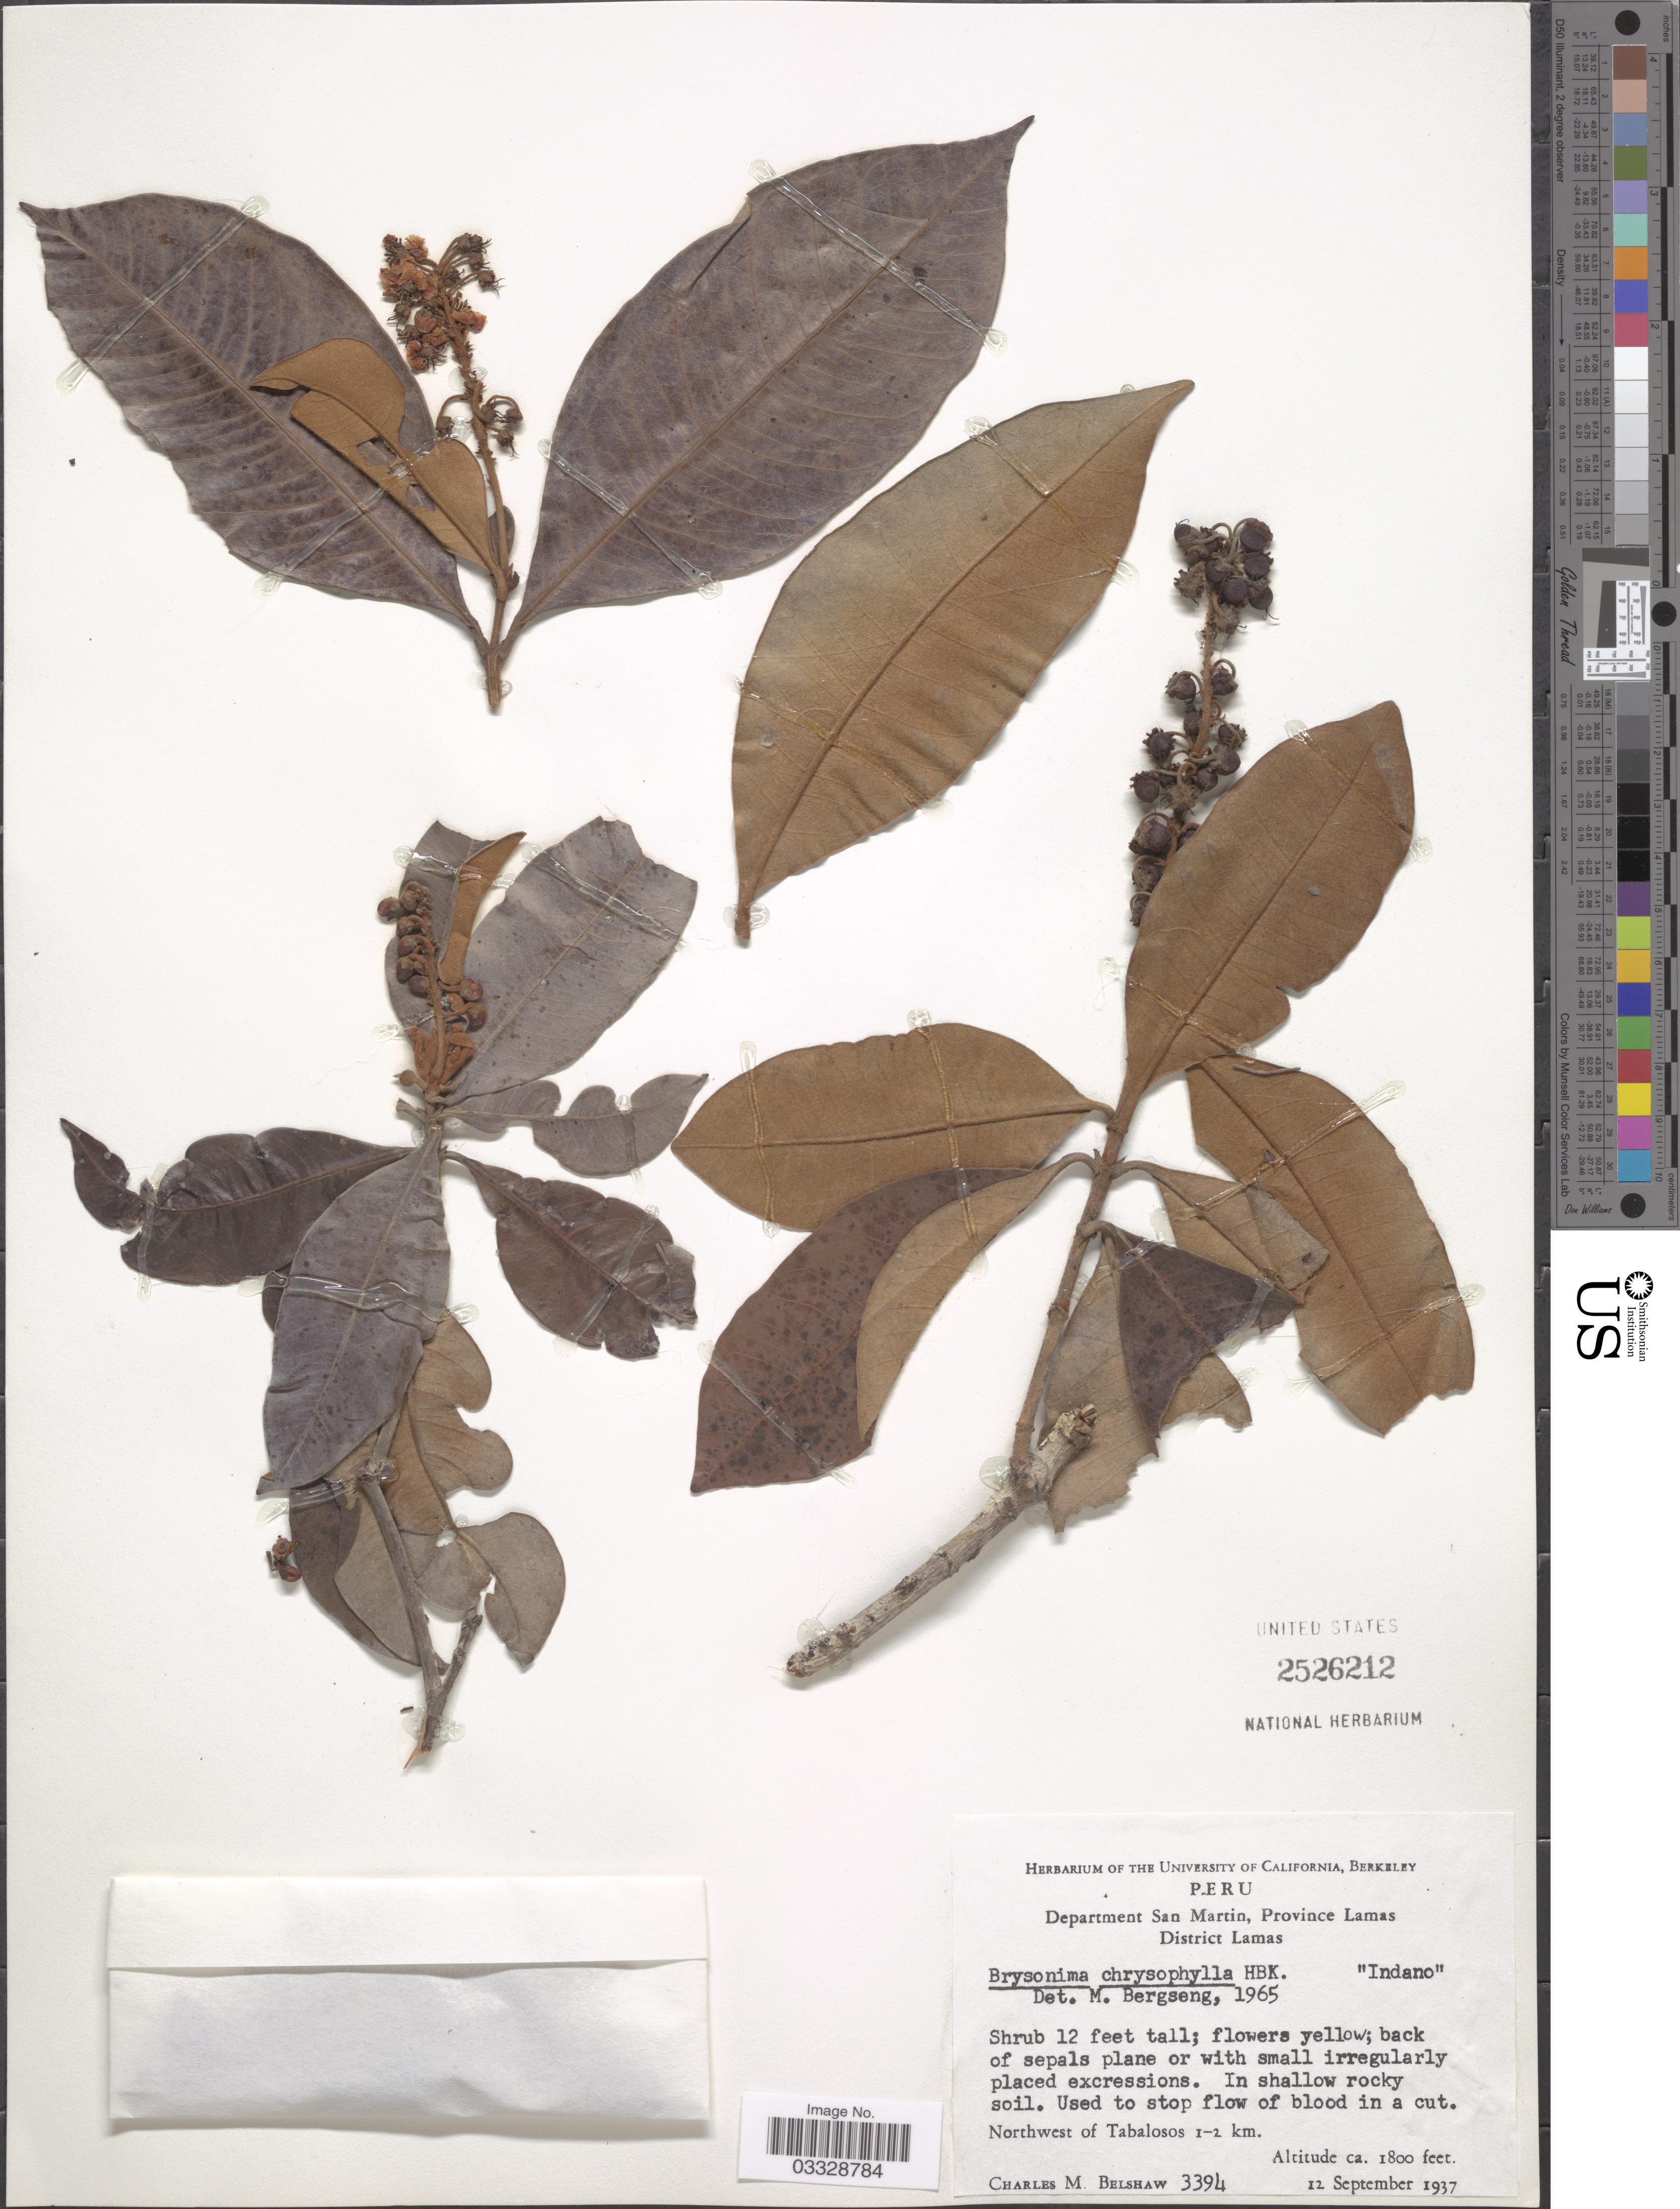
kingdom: Plantae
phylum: Tracheophyta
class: Magnoliopsida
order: Malpighiales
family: Malpighiaceae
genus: Byrsonima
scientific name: Byrsonima chrysophylla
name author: Kunth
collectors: C. Shaw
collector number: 3394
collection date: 1937-09-12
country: Peru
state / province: San Martín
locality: Department San Martin, Province Lamas. District Lamas. Northwest of Tabalosos 1-2 km.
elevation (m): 549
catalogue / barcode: US 2526212